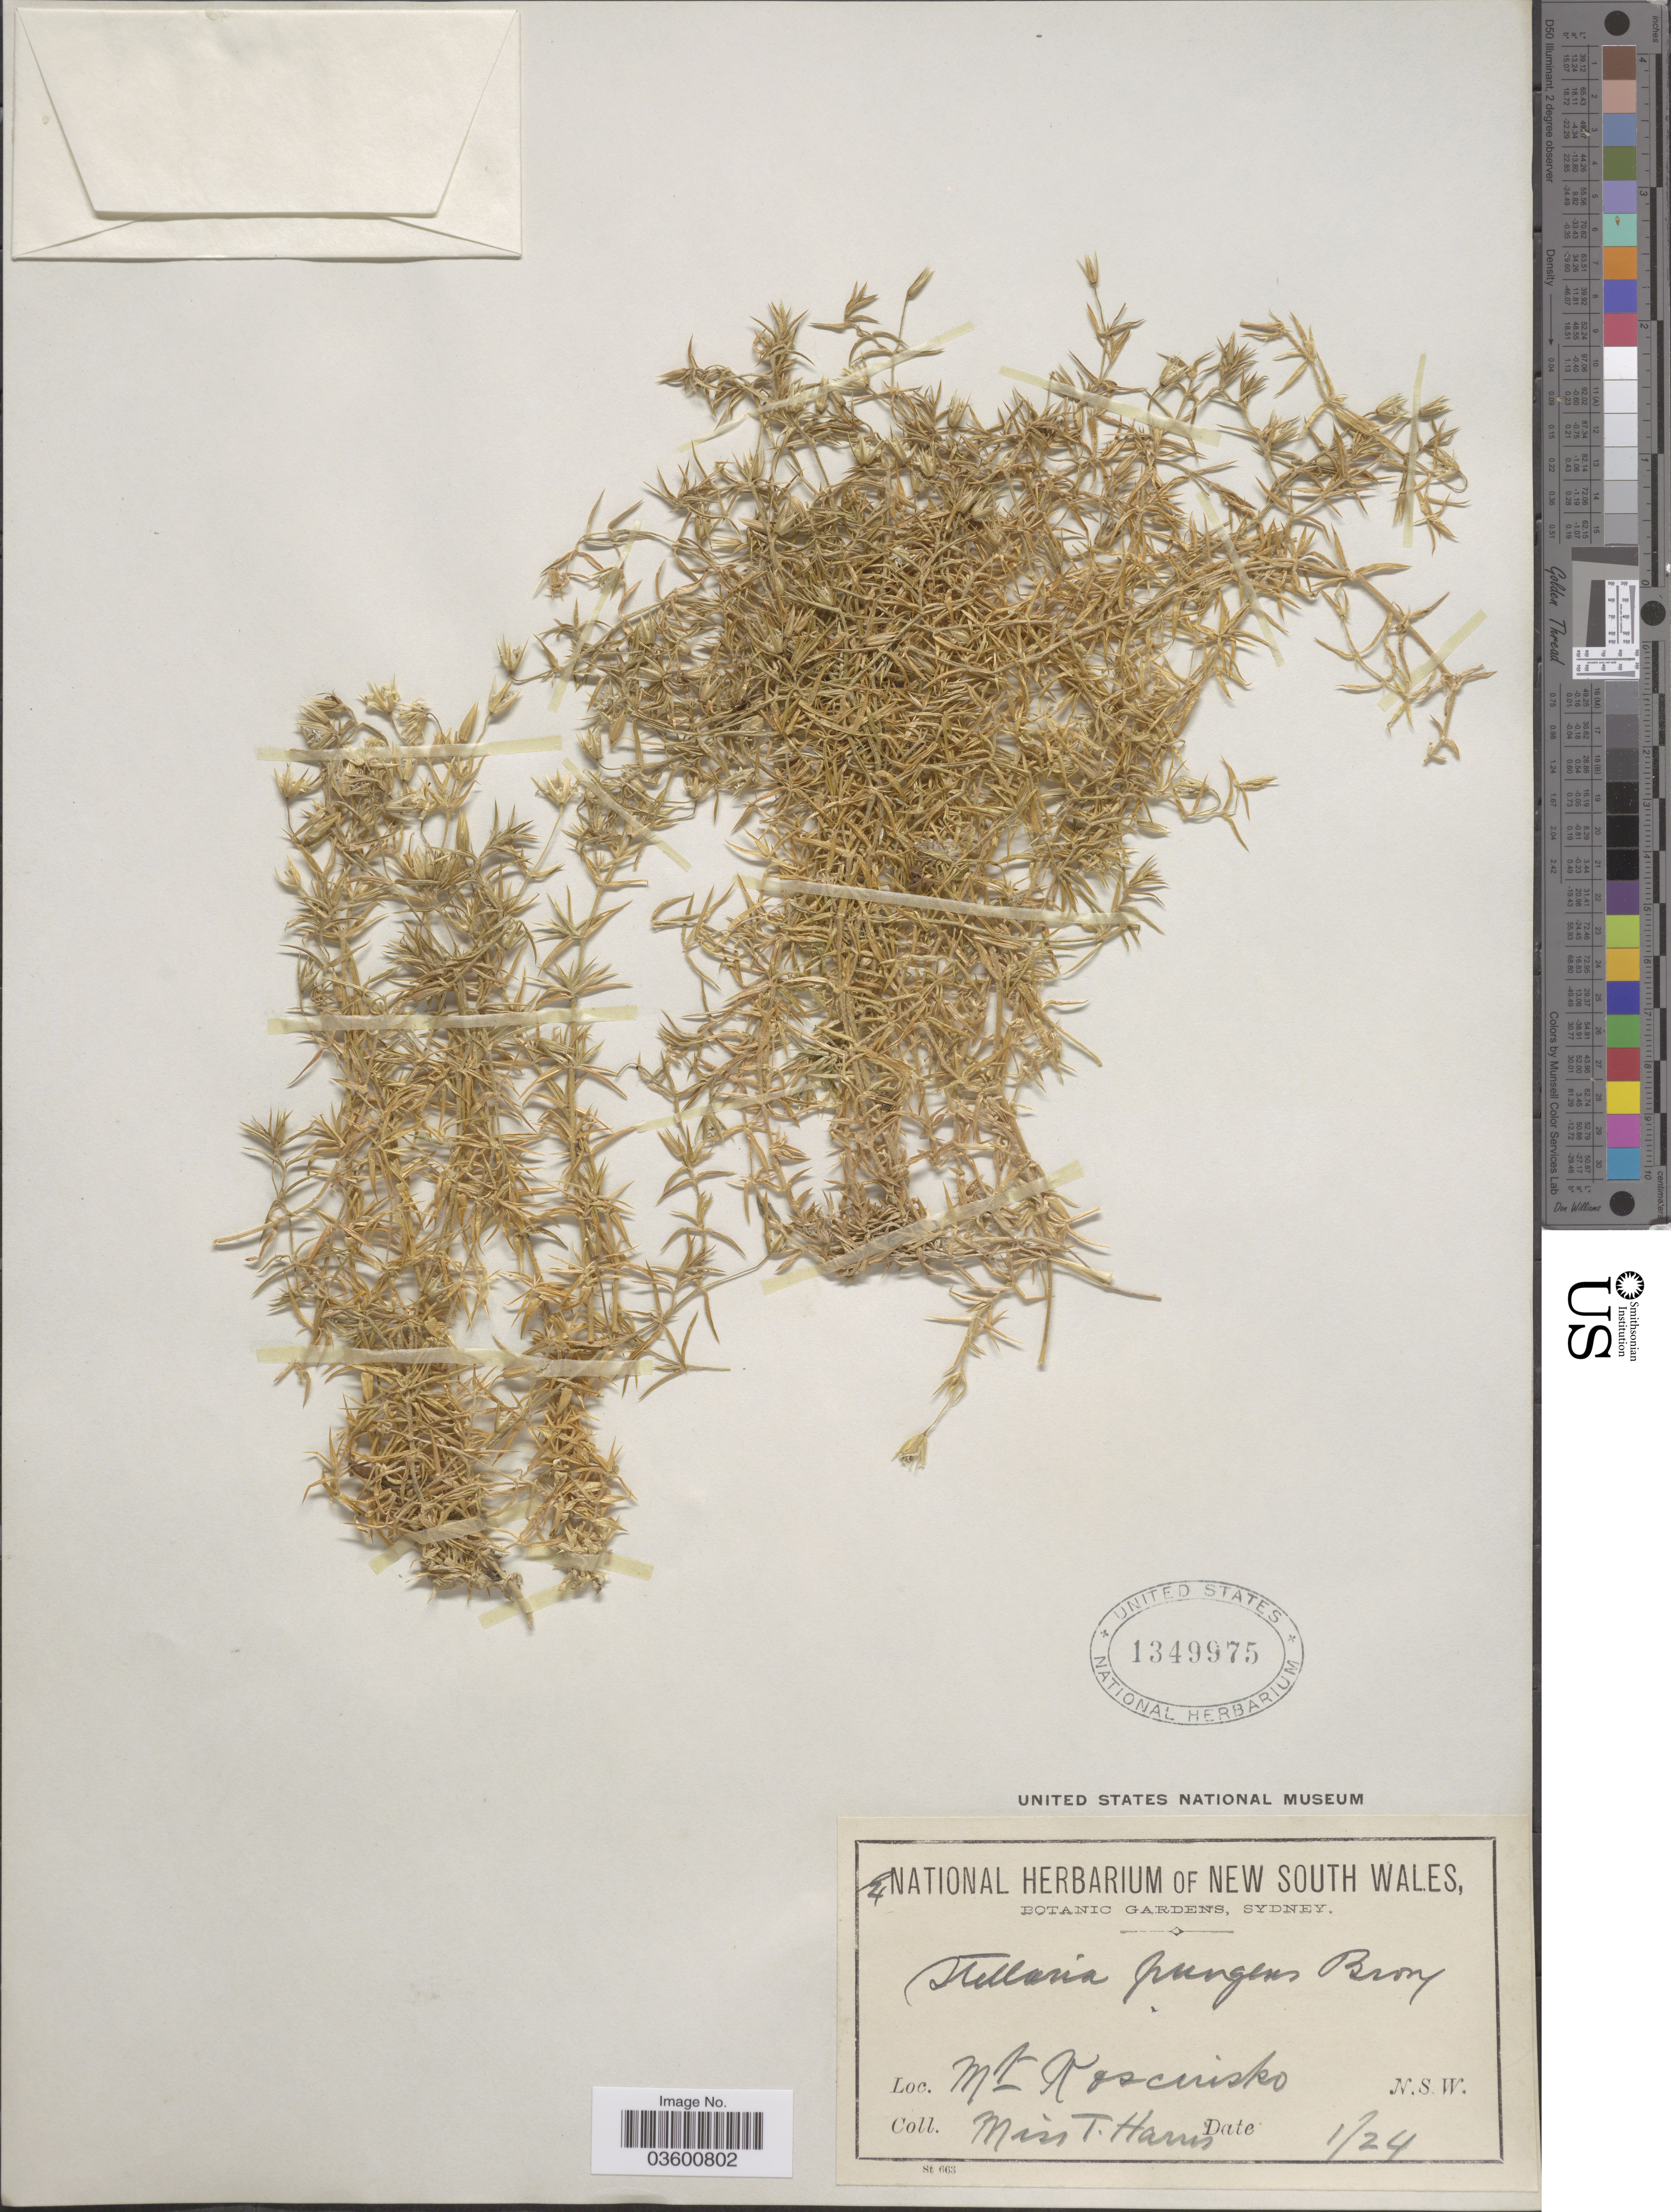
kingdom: Plantae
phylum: Tracheophyta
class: Magnoliopsida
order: Caryophyllales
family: Caryophyllaceae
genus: Stellaria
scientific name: Stellaria pungens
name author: Brongn.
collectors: T. Harris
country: Australia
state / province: New South Wales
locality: Mt Kosciusko.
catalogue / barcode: US 1349975